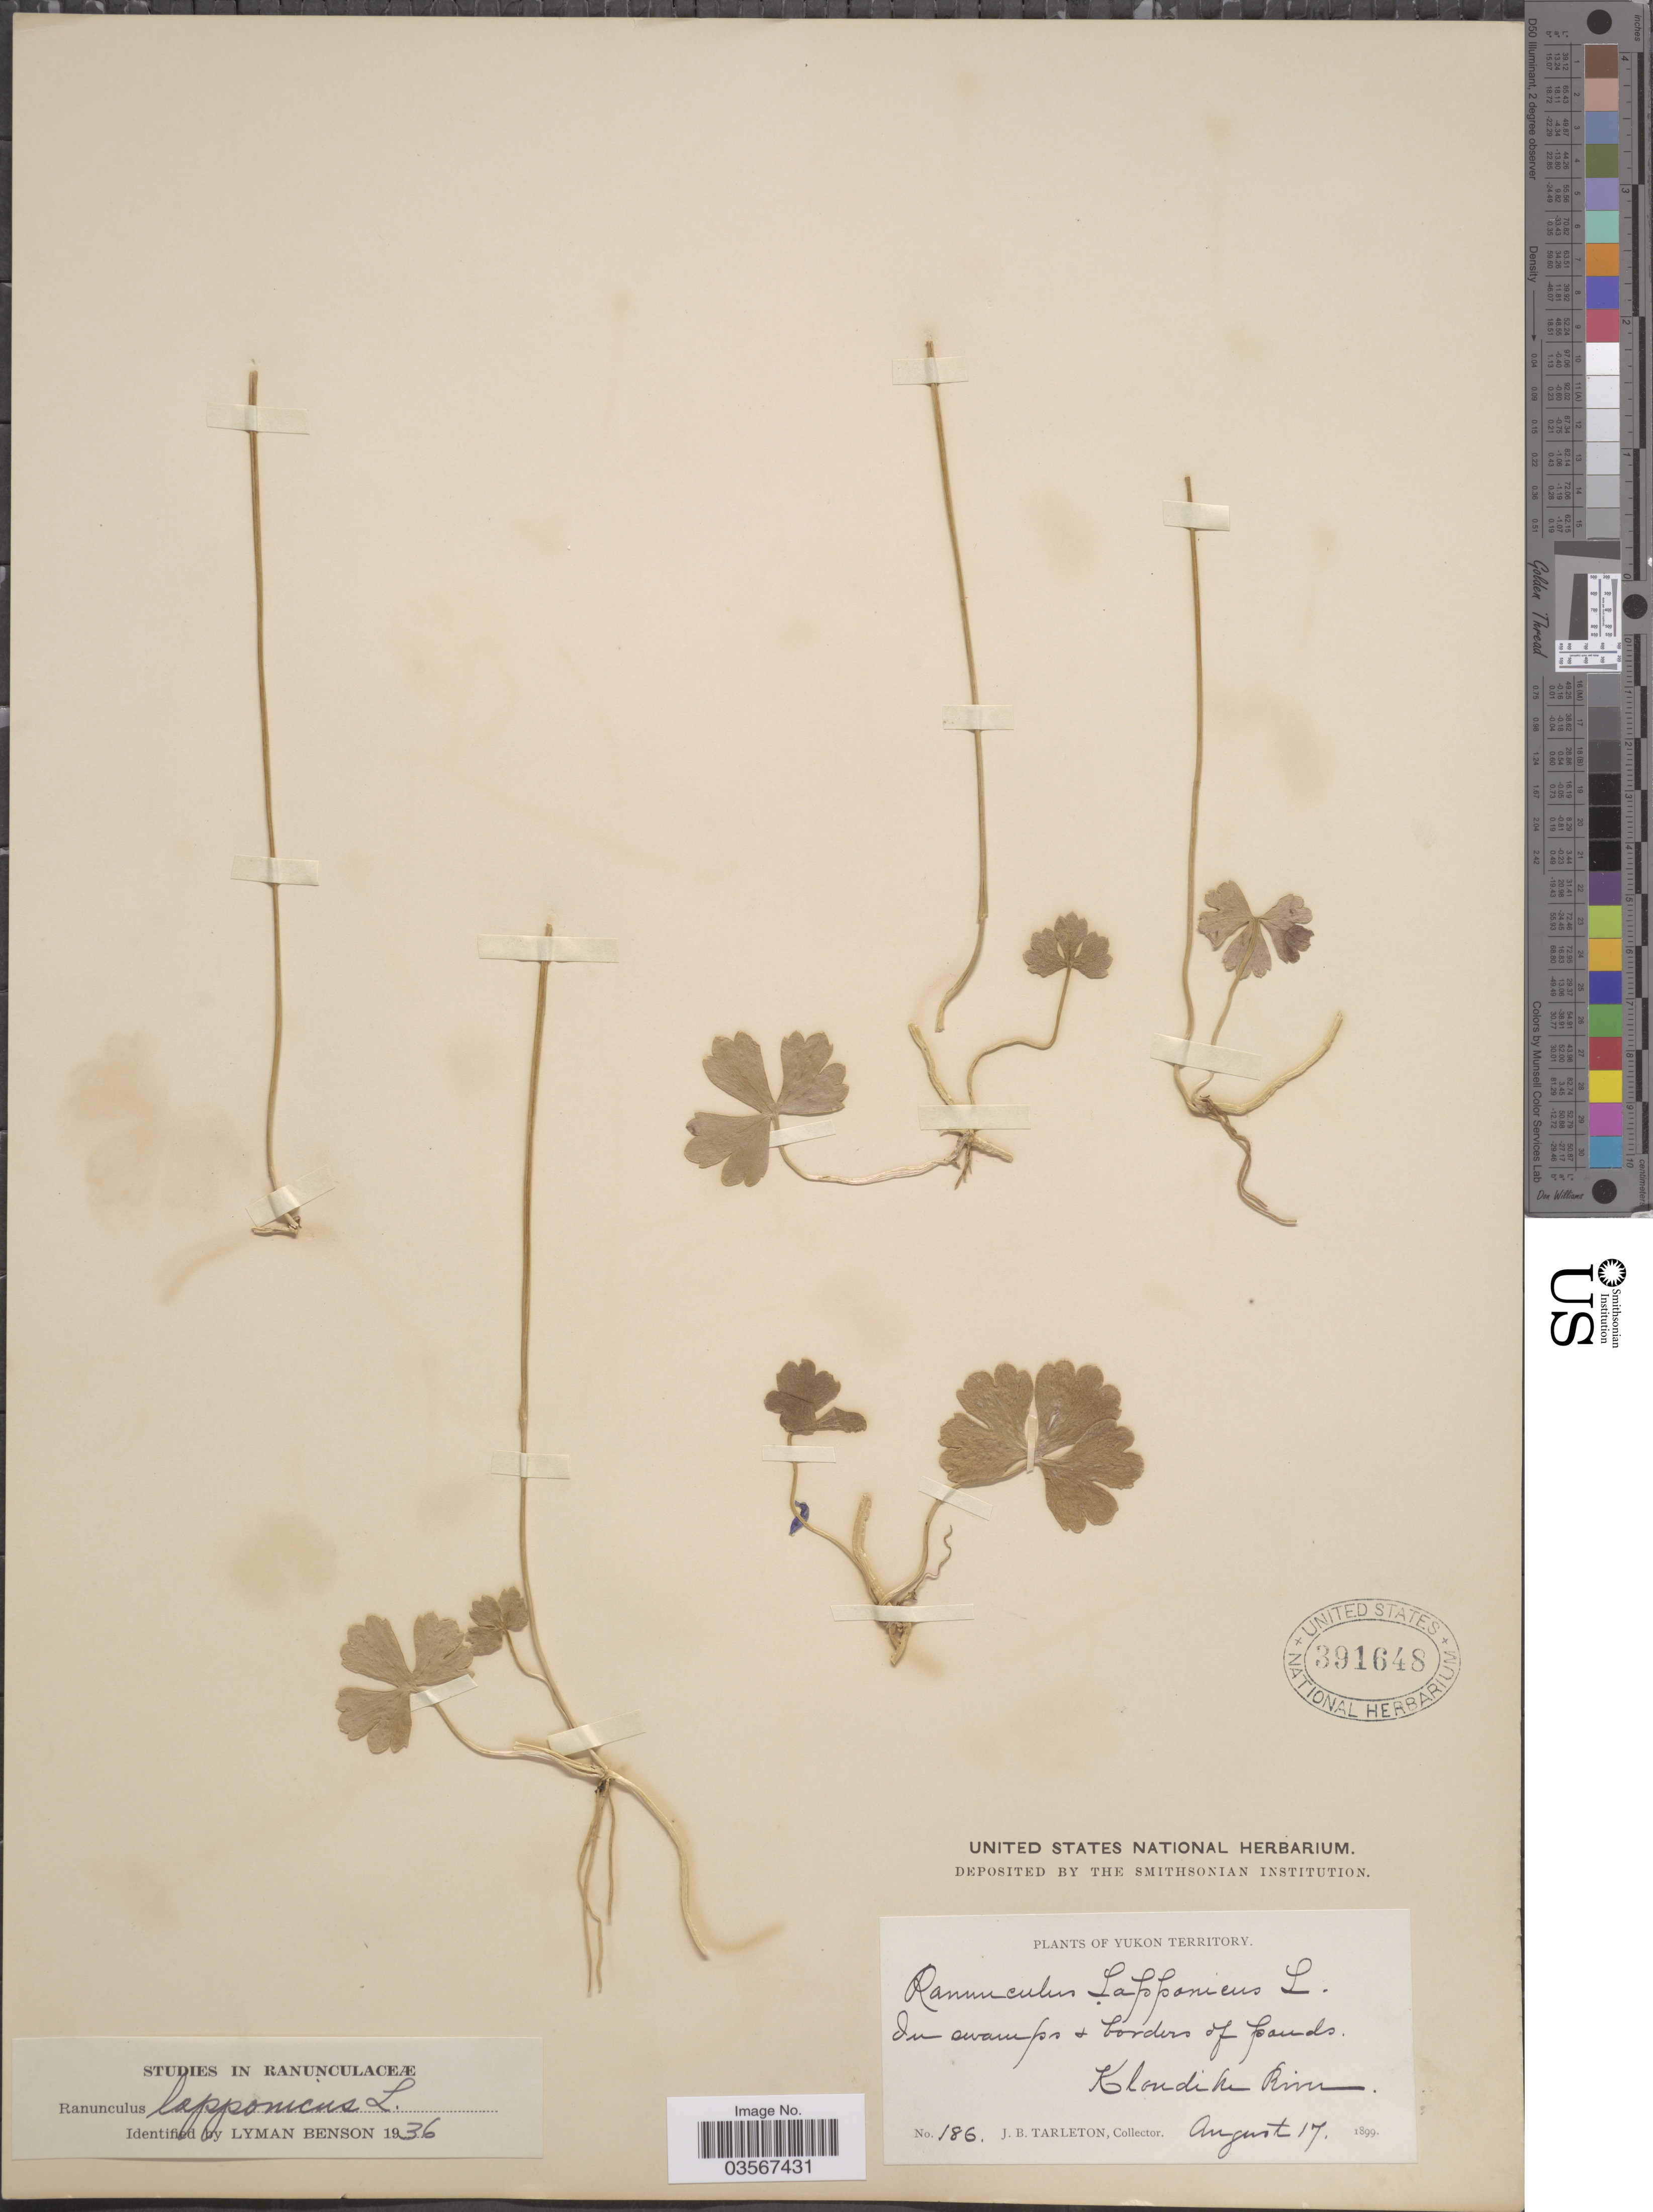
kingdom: Plantae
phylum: Tracheophyta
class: Magnoliopsida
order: Ranunculales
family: Ranunculaceae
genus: Ranunculus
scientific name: Ranunculus lapponicus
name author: L.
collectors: J. Tarleton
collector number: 186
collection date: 1899-08-17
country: Canada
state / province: Yukon Territory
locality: In swamps & borders of ponds, Klondike River.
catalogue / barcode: US 391648